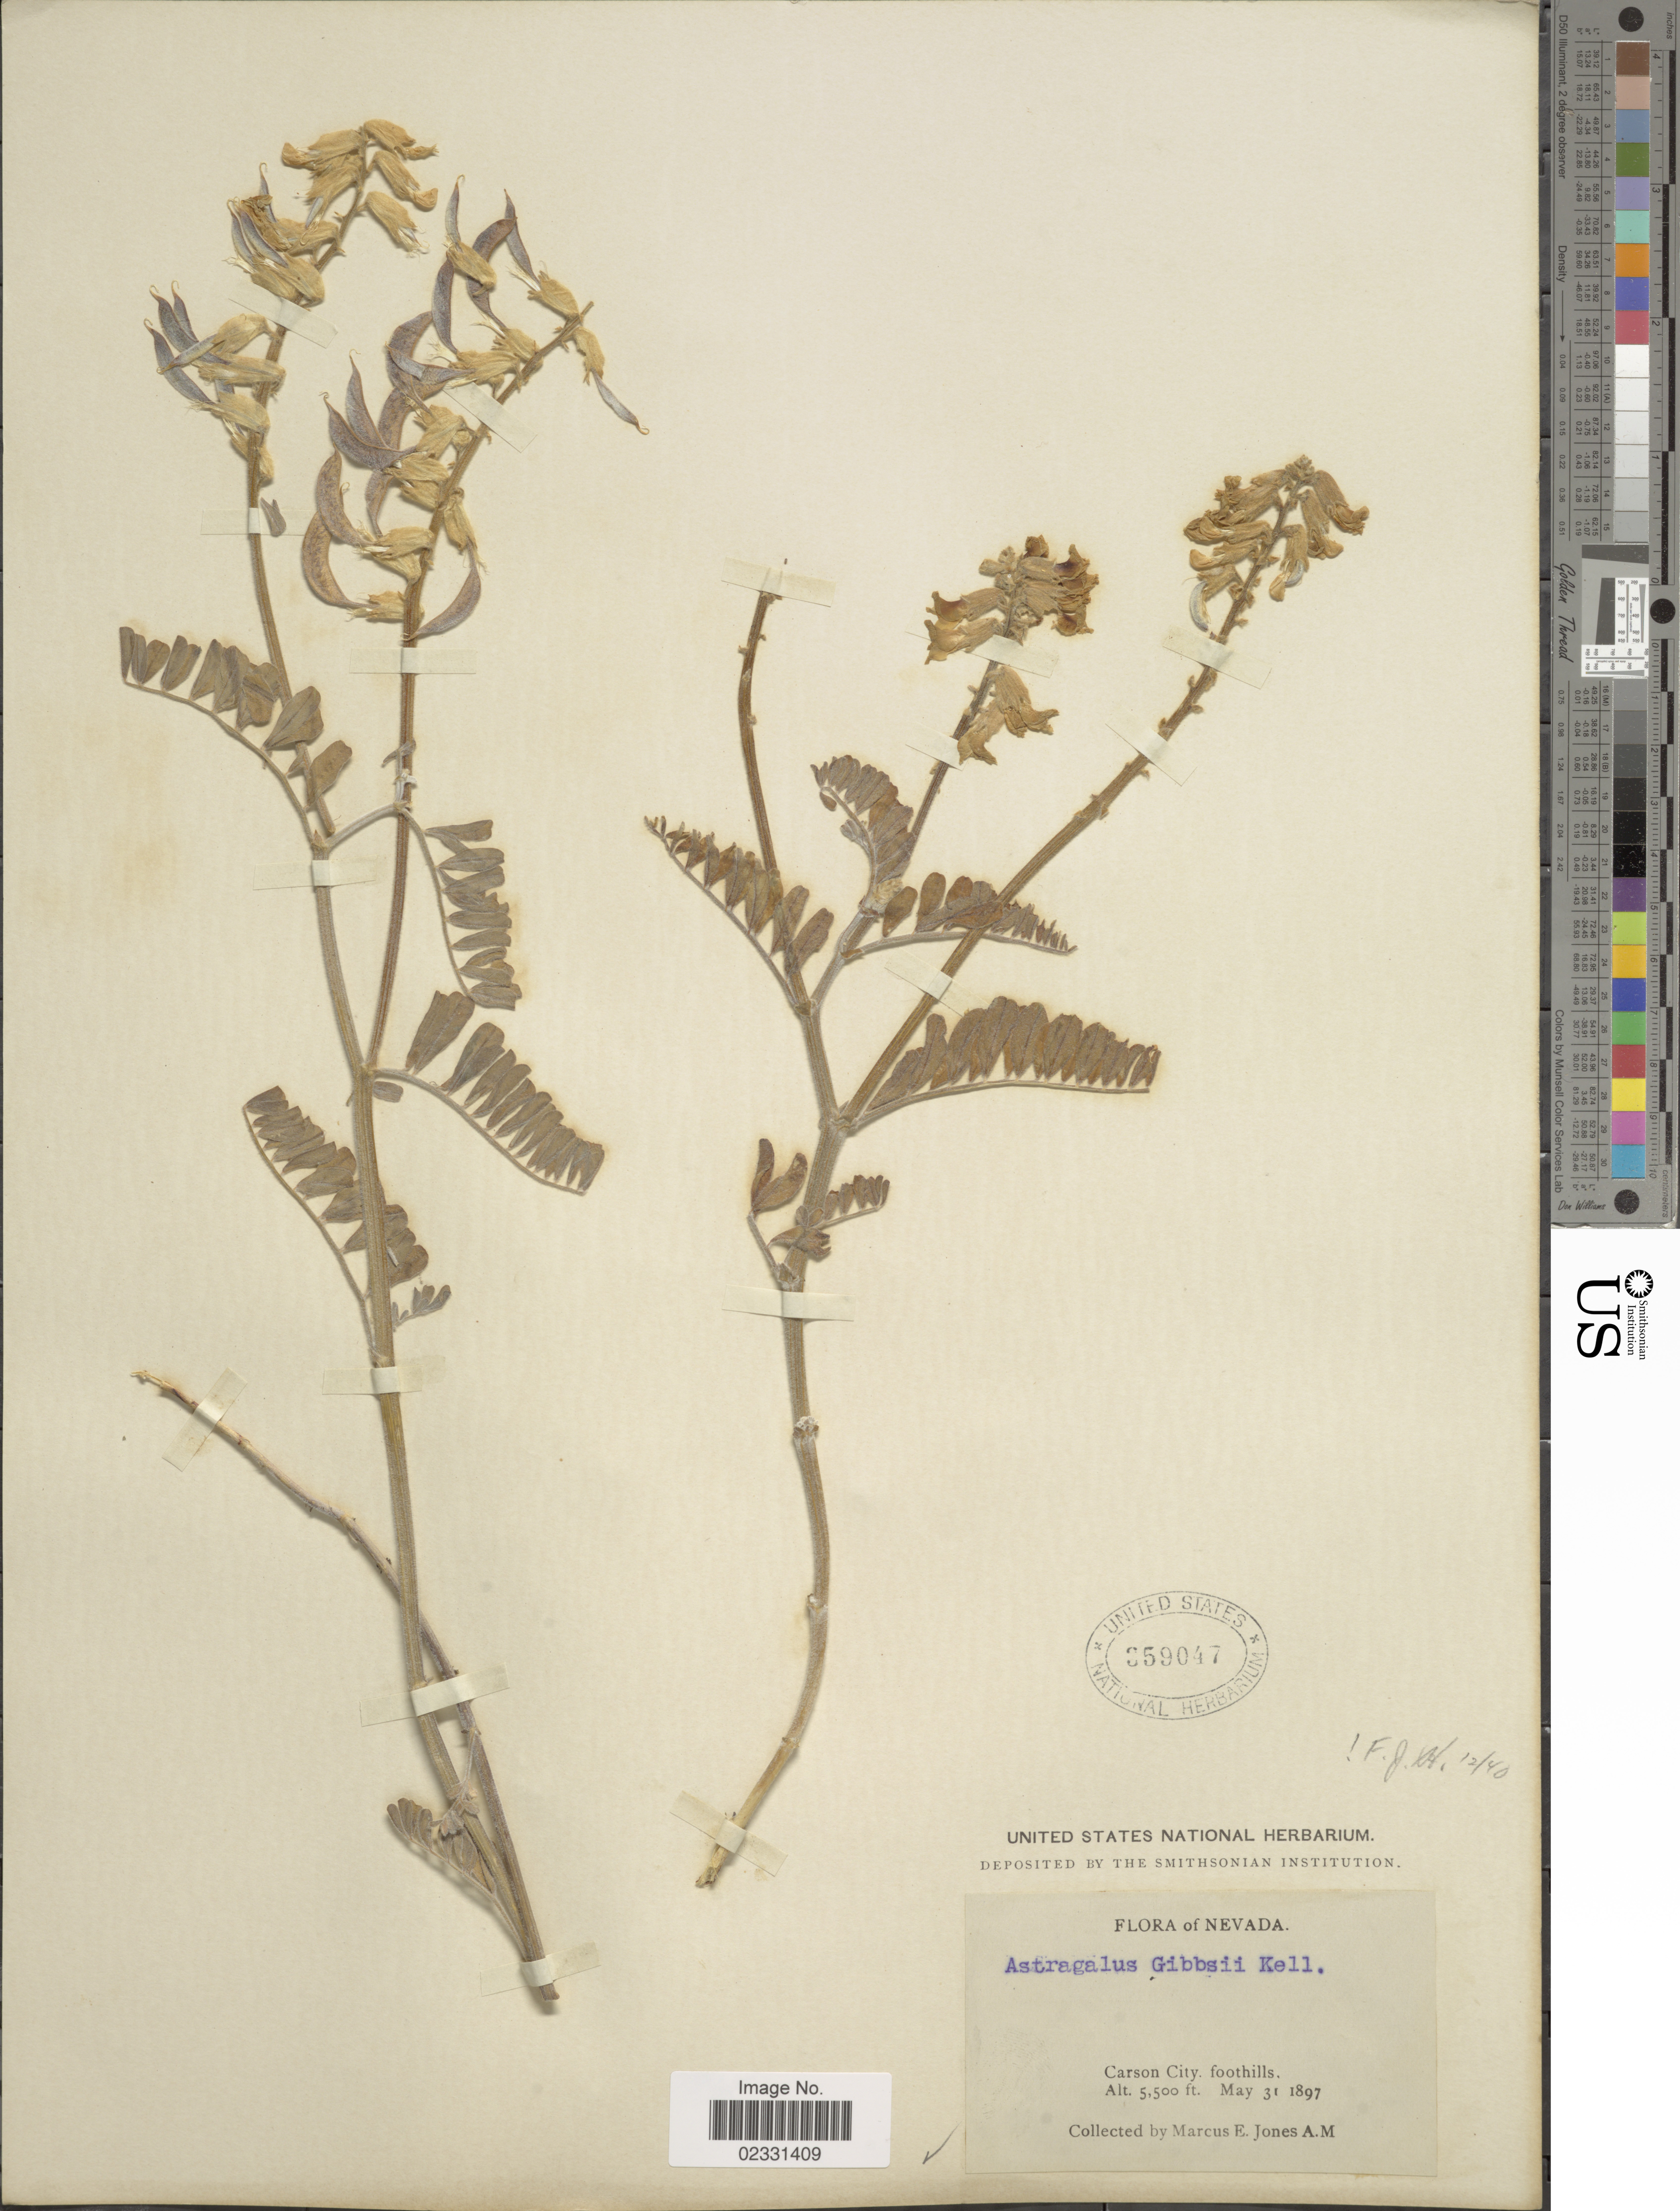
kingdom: Plantae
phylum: Tracheophyta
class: Magnoliopsida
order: Fabales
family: Fabaceae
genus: Astragalus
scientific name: Astragalus gibbsii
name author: Kellogg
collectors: M. E. Jones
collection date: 1897-05-31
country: United States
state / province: Nevada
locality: Carson City, foothills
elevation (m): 1676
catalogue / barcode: US 359047